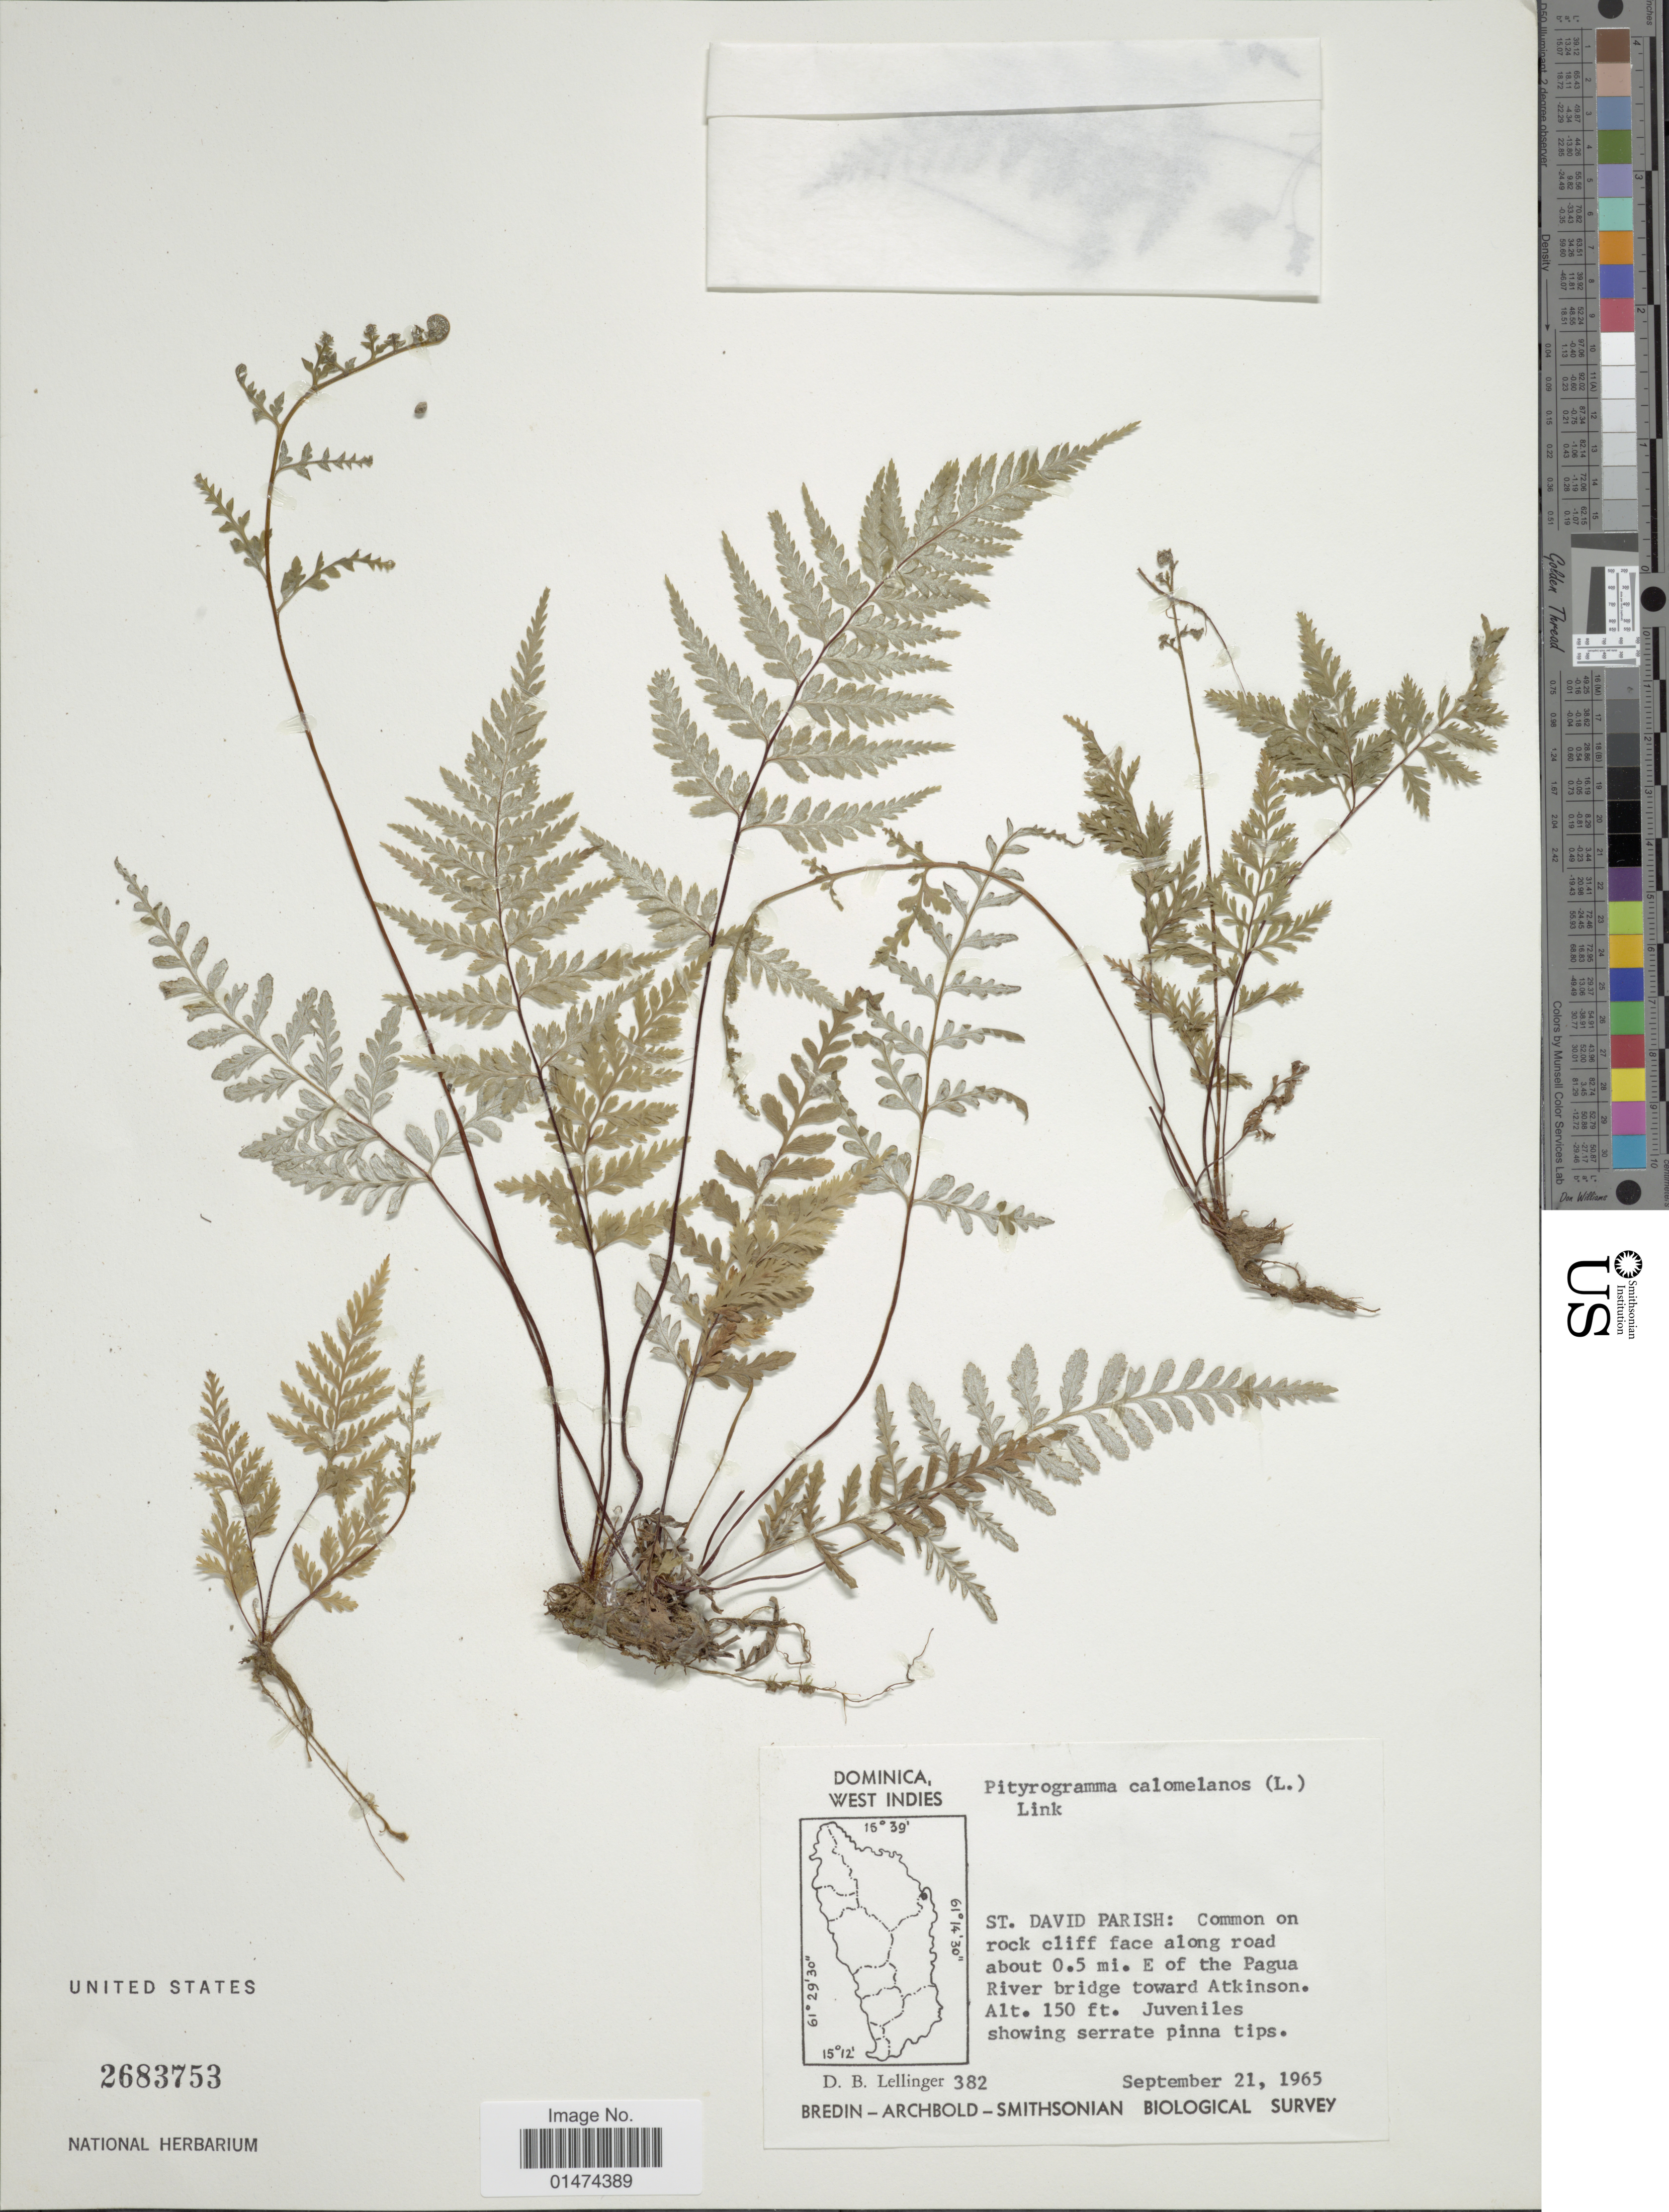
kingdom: Plantae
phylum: Tracheophyta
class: Polypodiopsida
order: Polypodiales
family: Pteridaceae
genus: Pityrogramma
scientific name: Pityrogramma calomelanos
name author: (L.) Link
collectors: D. B. Lellinger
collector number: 382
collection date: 1965-09-21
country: Dominica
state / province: St. David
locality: St. David Parish: Common on rock cliff face along road about 0.5 mi. E of the Pagua River bridge toward Atkinson. Juveniles showing serrate pinna tips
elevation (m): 46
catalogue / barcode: US 2683753